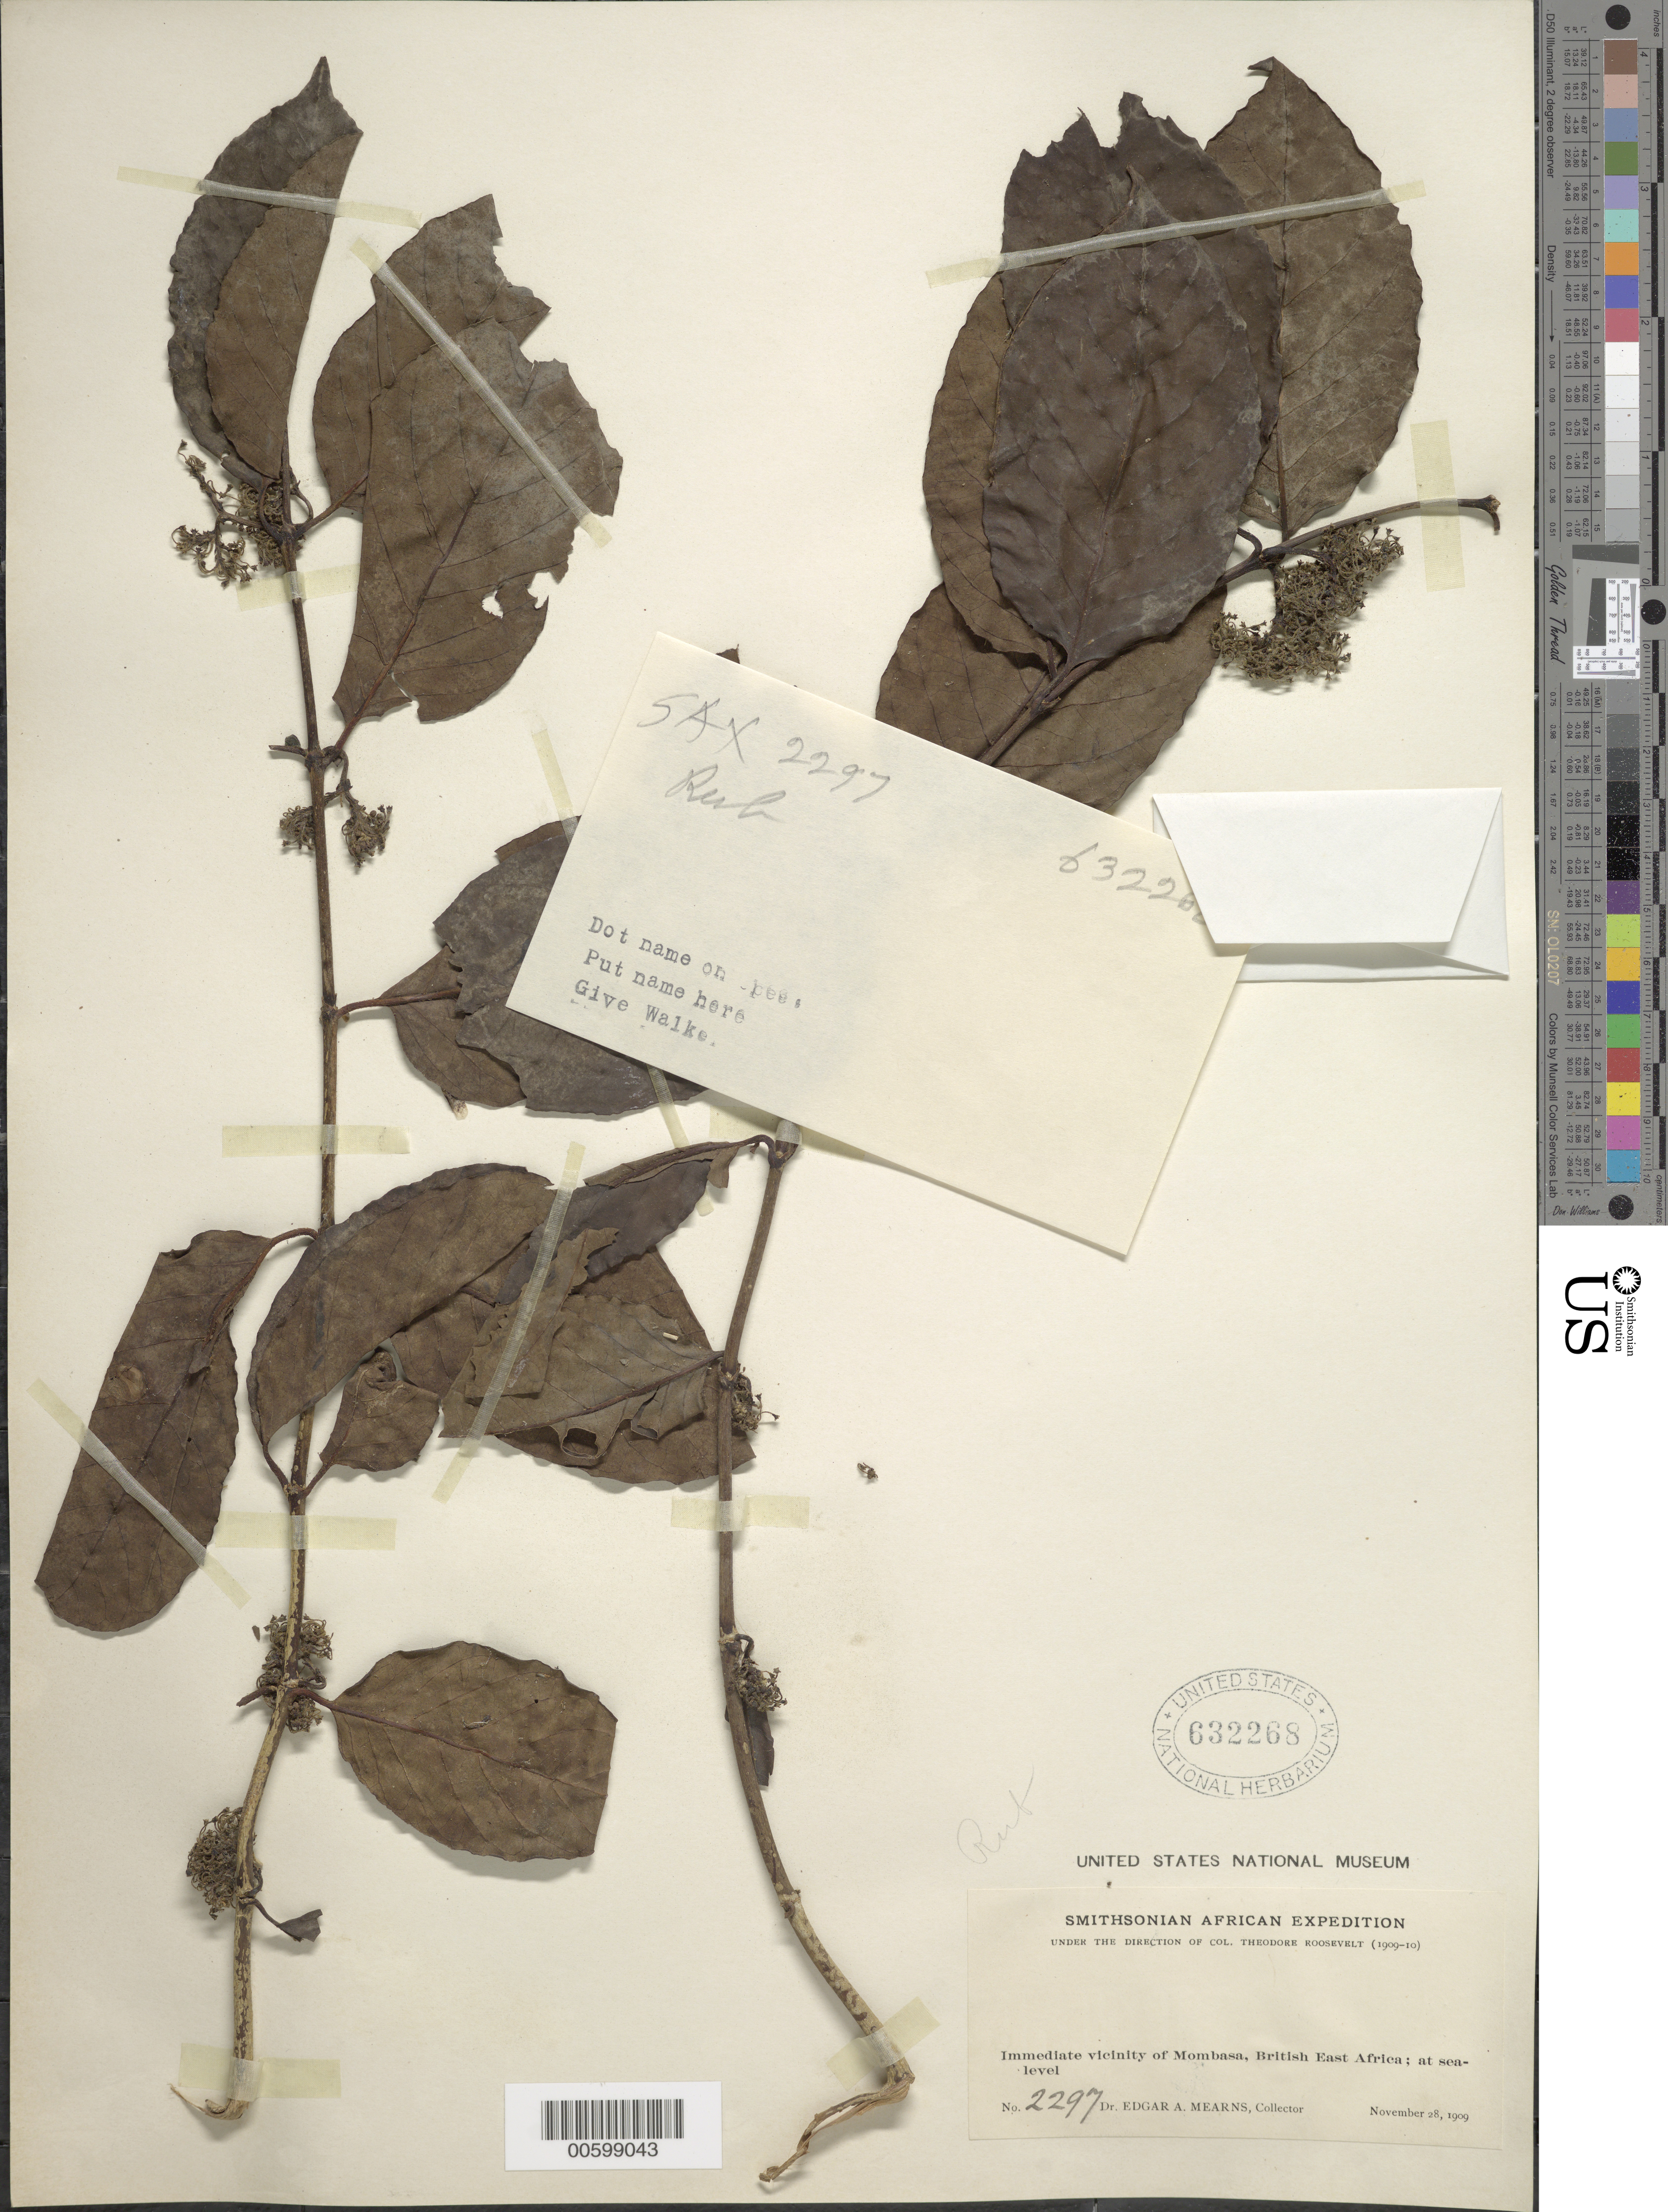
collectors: E. A. Mearns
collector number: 2297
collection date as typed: Nov 1909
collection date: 1909-11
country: Kenya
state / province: Kwale / Mombasa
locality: Immediate vicinity of Mombasa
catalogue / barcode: US 631268